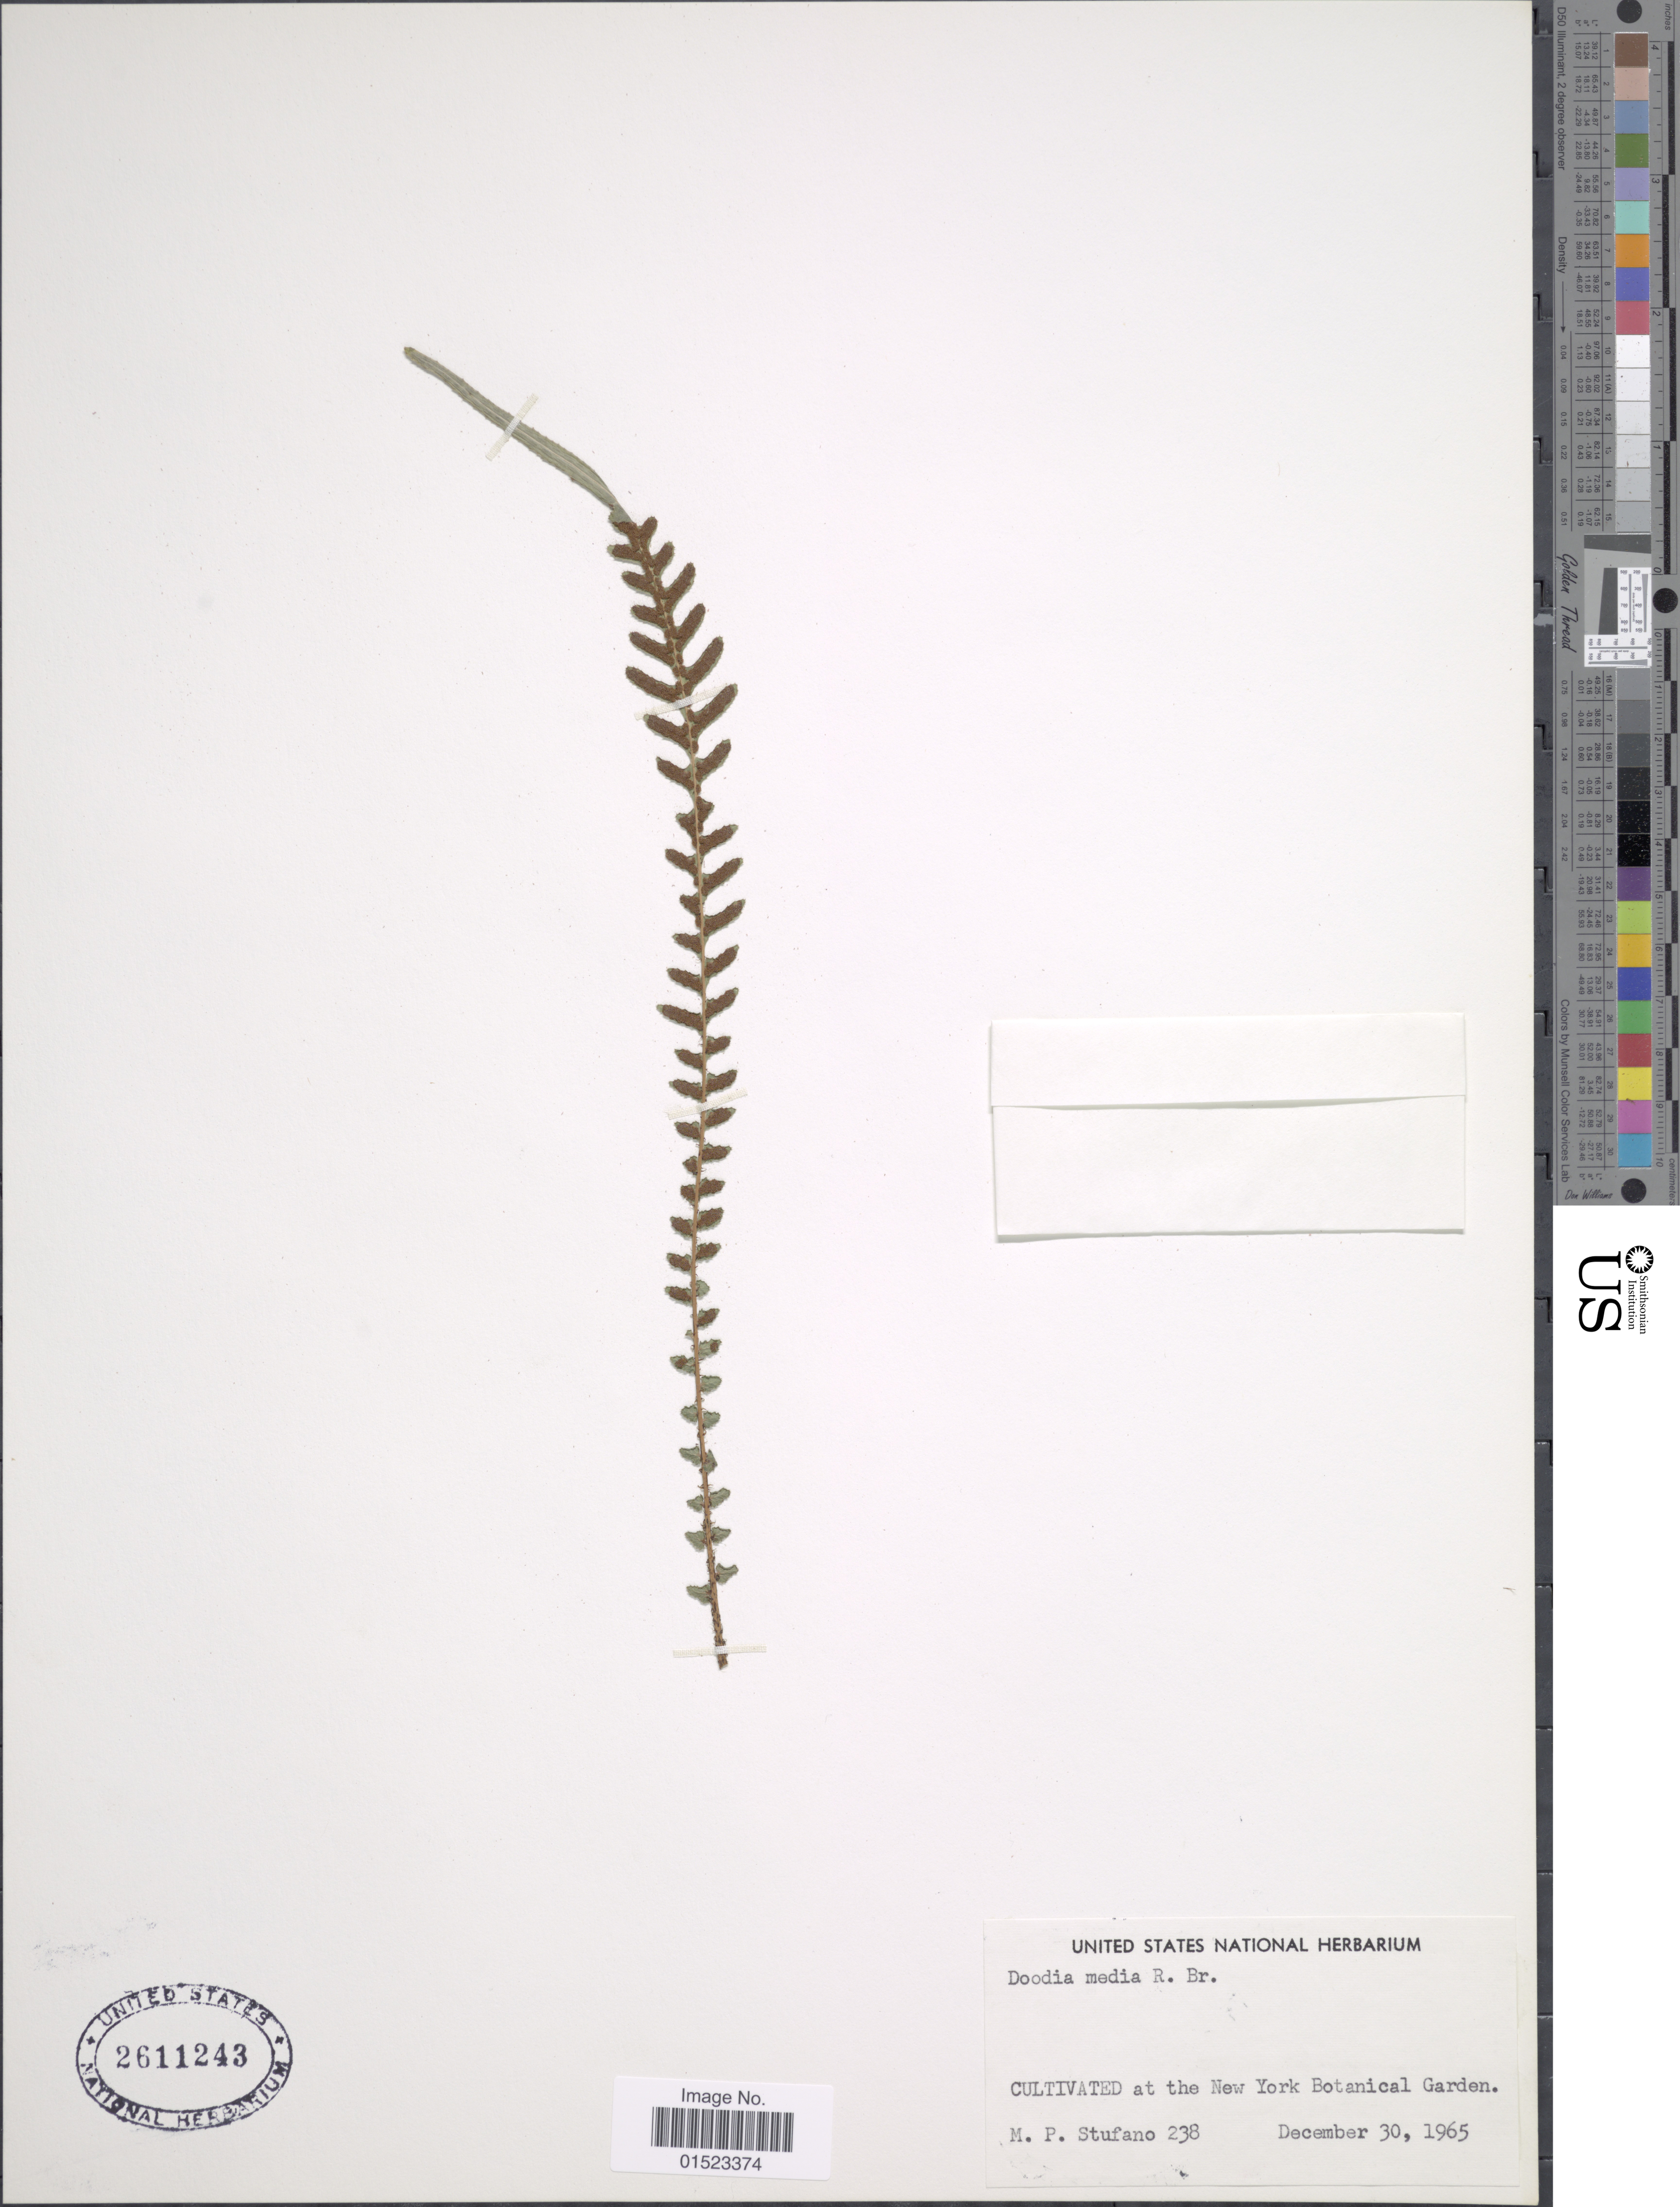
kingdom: Plantae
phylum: Tracheophyta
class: Polypodiopsida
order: Polypodiales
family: Blechnaceae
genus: Blechnum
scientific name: Blechnum medium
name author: (R. Br.) Christenh.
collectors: M. Stufano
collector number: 238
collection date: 1965-12-30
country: United States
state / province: New York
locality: New York Botanical Garden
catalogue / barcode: US 2611243